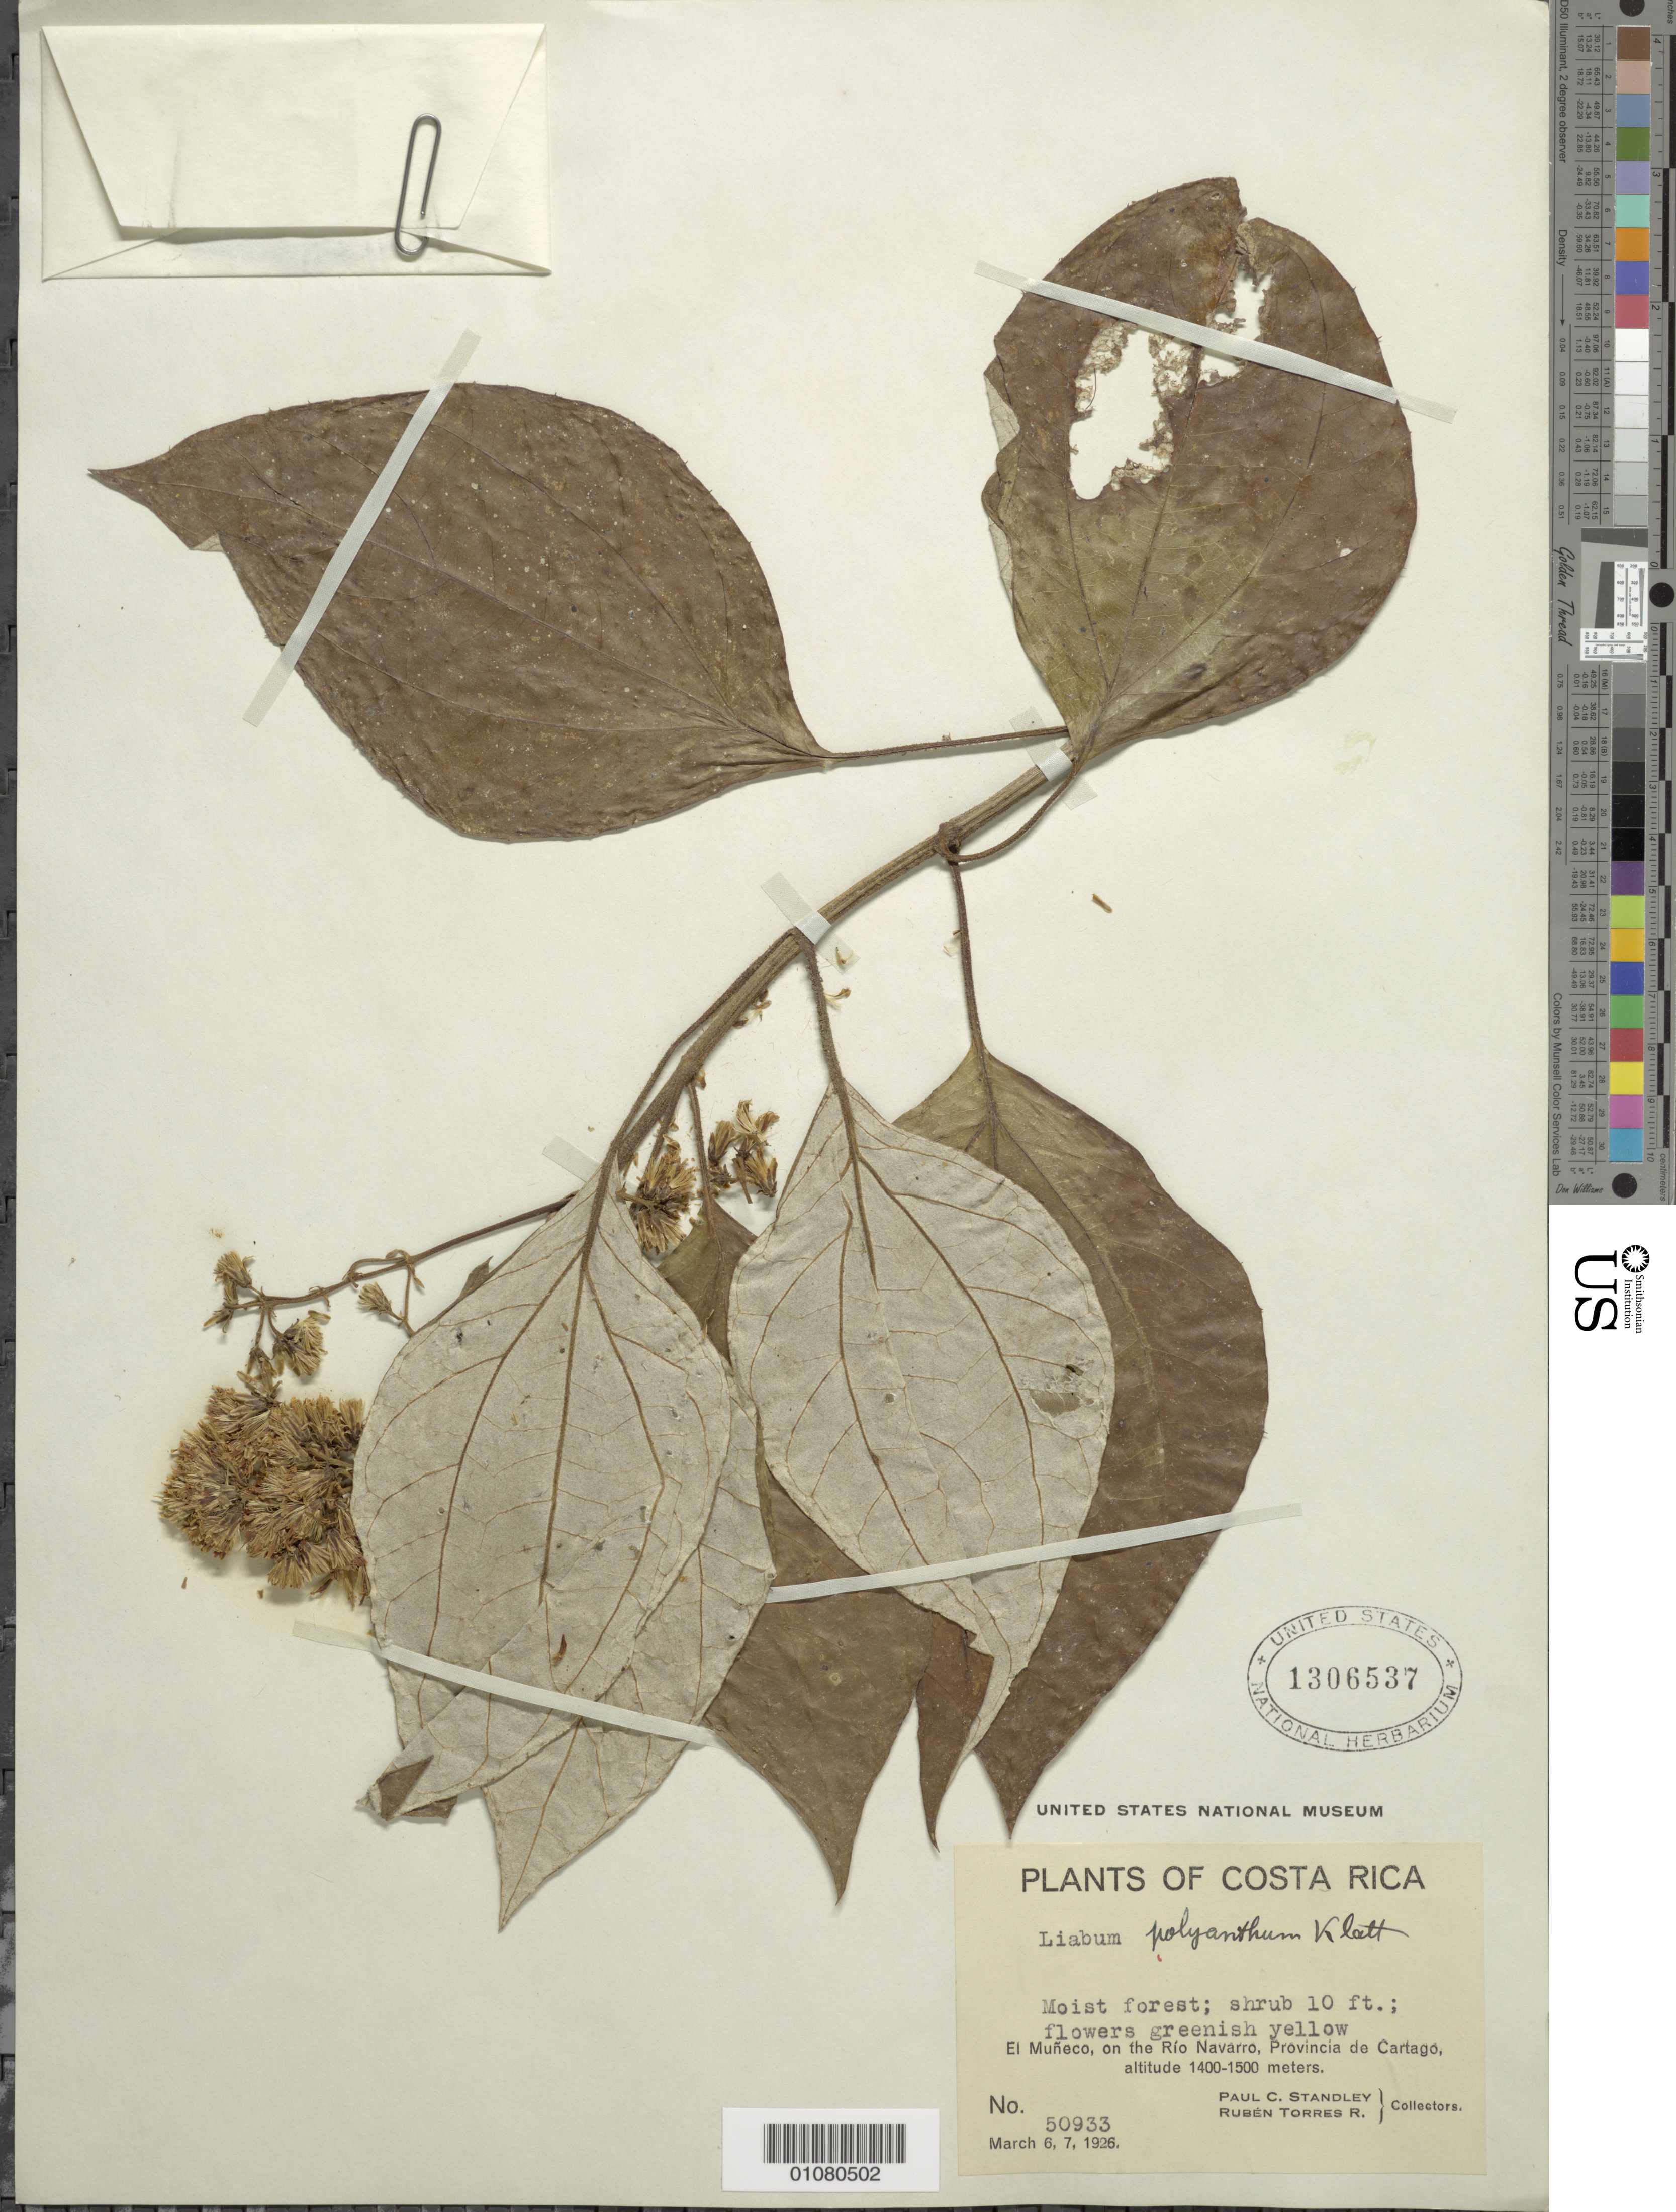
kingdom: Plantae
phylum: Tracheophyta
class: Magnoliopsida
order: Asterales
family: Asteraceae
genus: Sinclairia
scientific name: Sinclairia polyantha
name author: (Klatt) Rydb.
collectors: P. C. Standley & R. Torres R.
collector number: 50933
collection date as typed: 6 March 1926 to 7 March 1926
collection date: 1926-03-06/1926-03-07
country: Costa Rica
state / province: Cartago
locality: El Muneco, on the Rio Navarro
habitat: Moist forest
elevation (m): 1400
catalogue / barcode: US 1306537